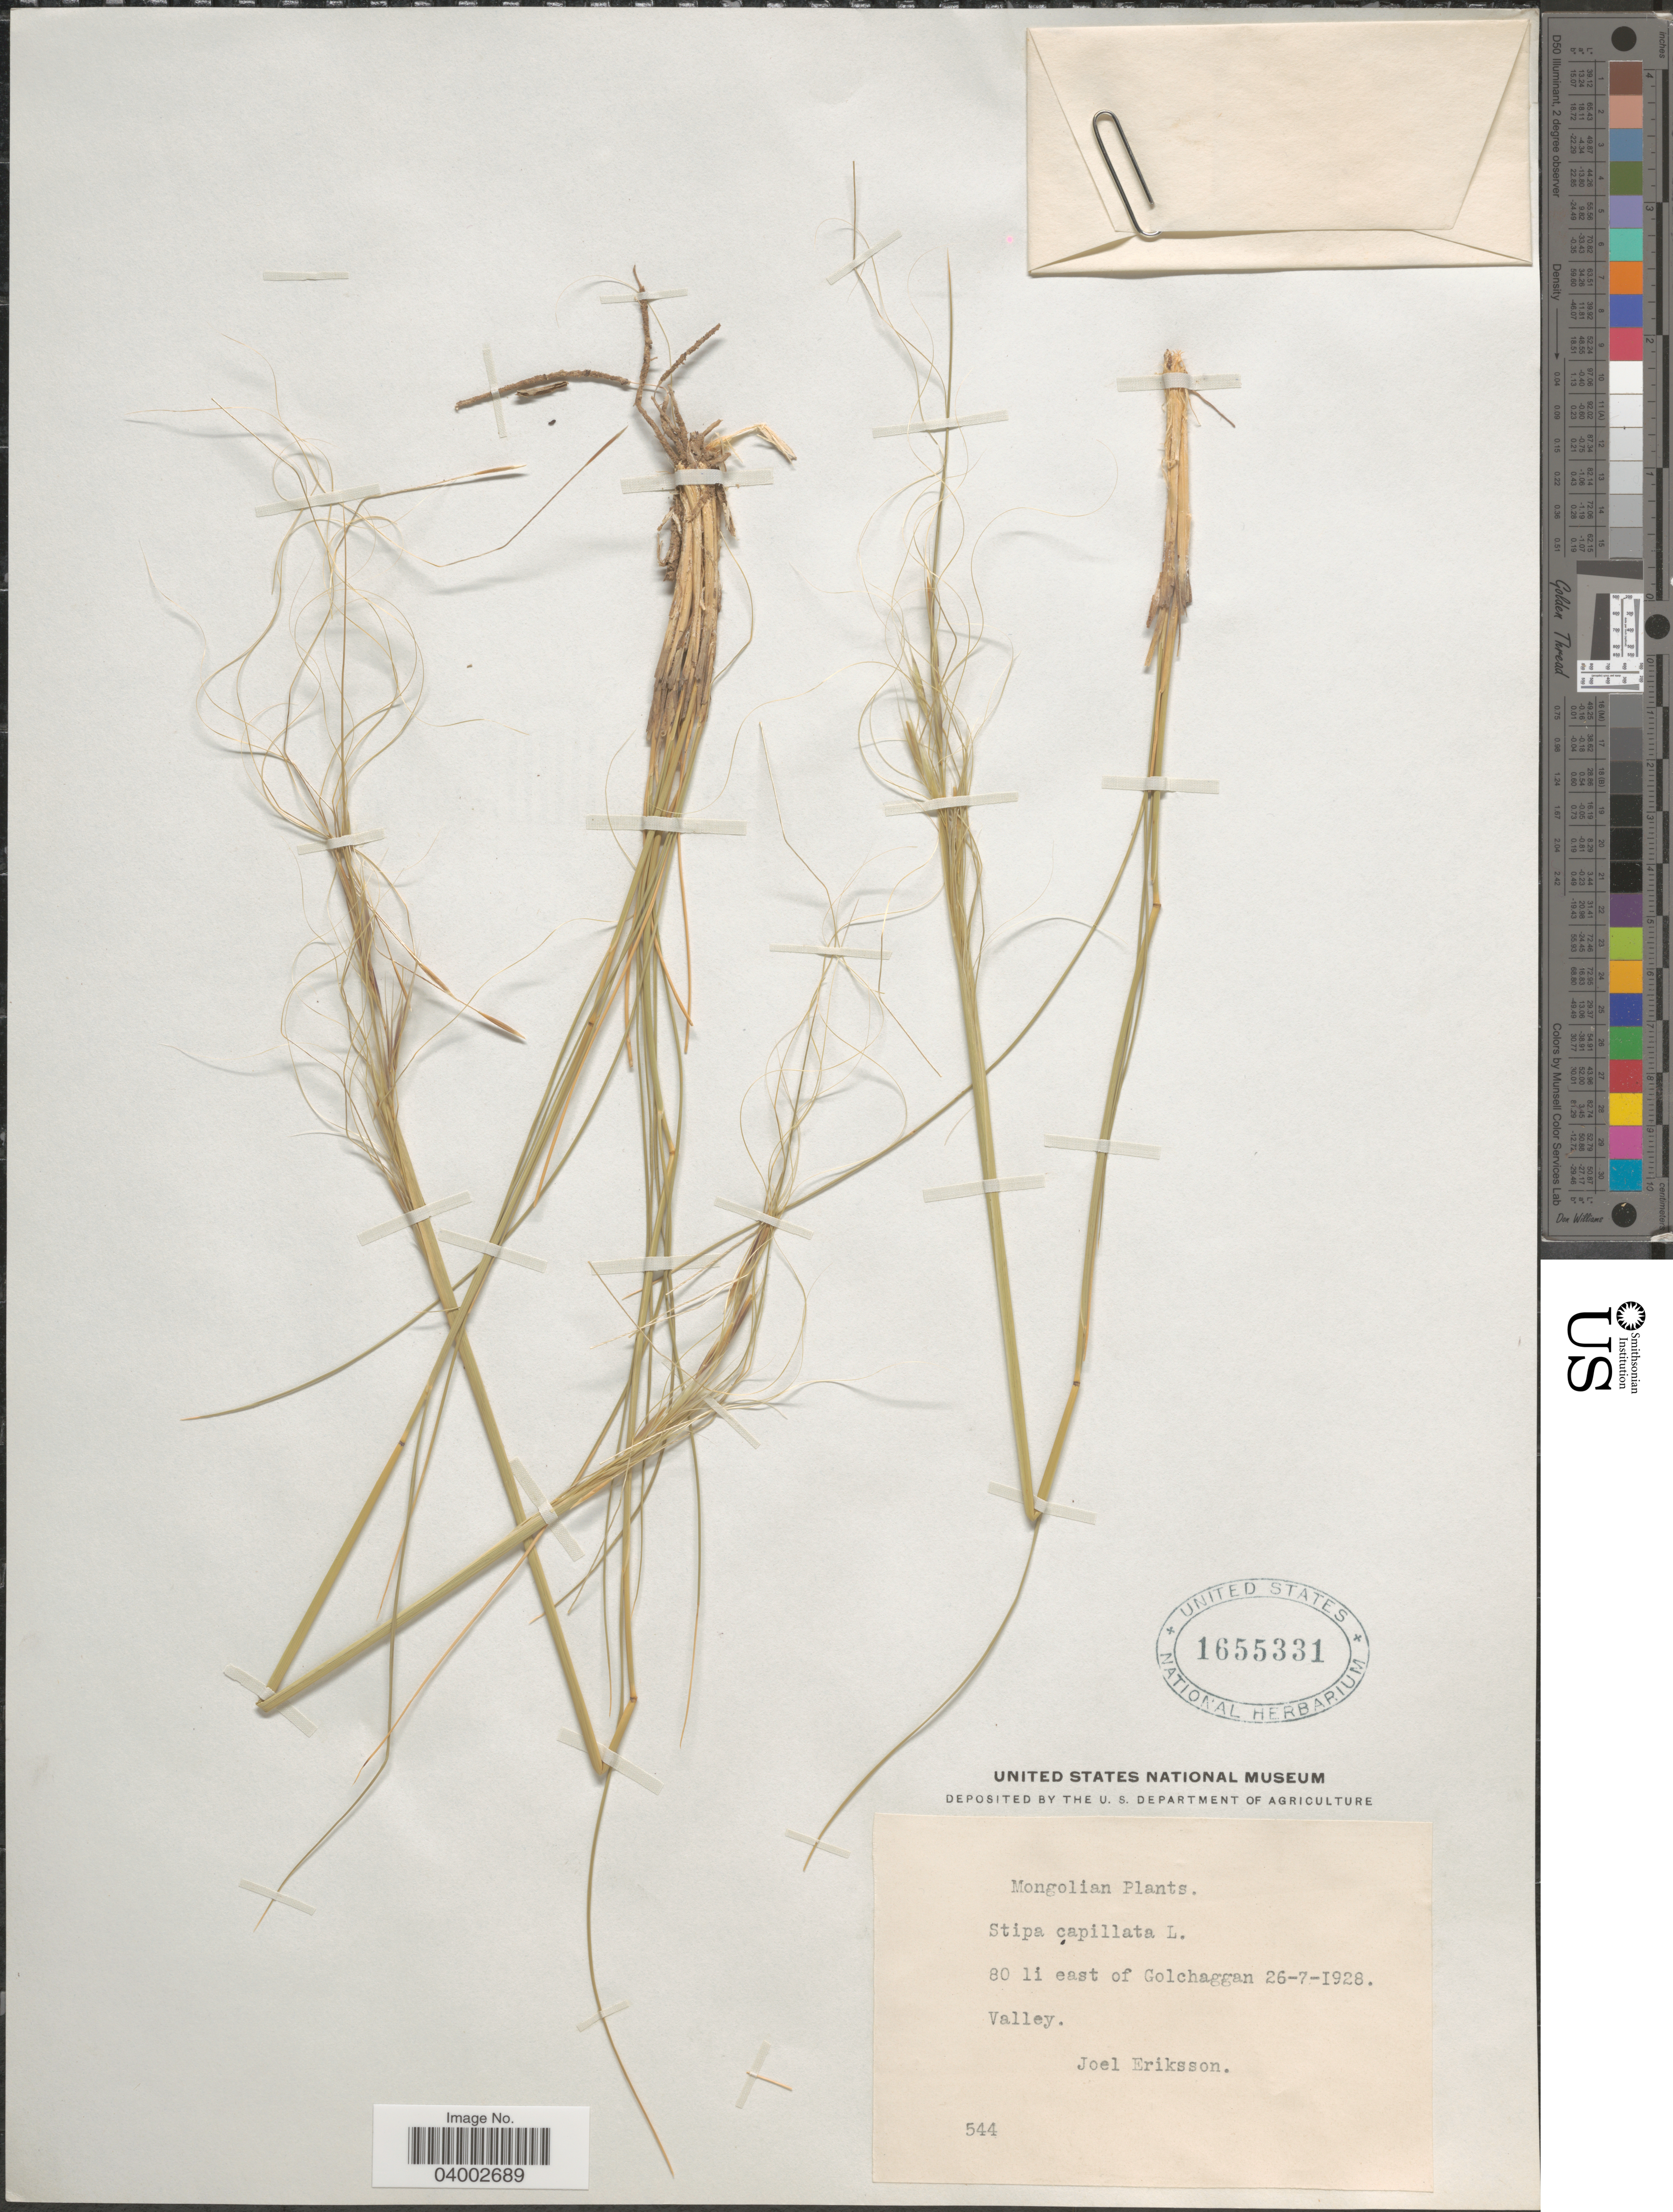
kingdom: Plantae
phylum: Tracheophyta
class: Liliopsida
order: Poales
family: Poaceae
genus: Stipa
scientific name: Stipa capillata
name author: L.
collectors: J. Eriksson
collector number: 544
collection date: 1928-07-26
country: Mongolia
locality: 80 li east of Golchaggan. Valley.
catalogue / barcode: US 1655331